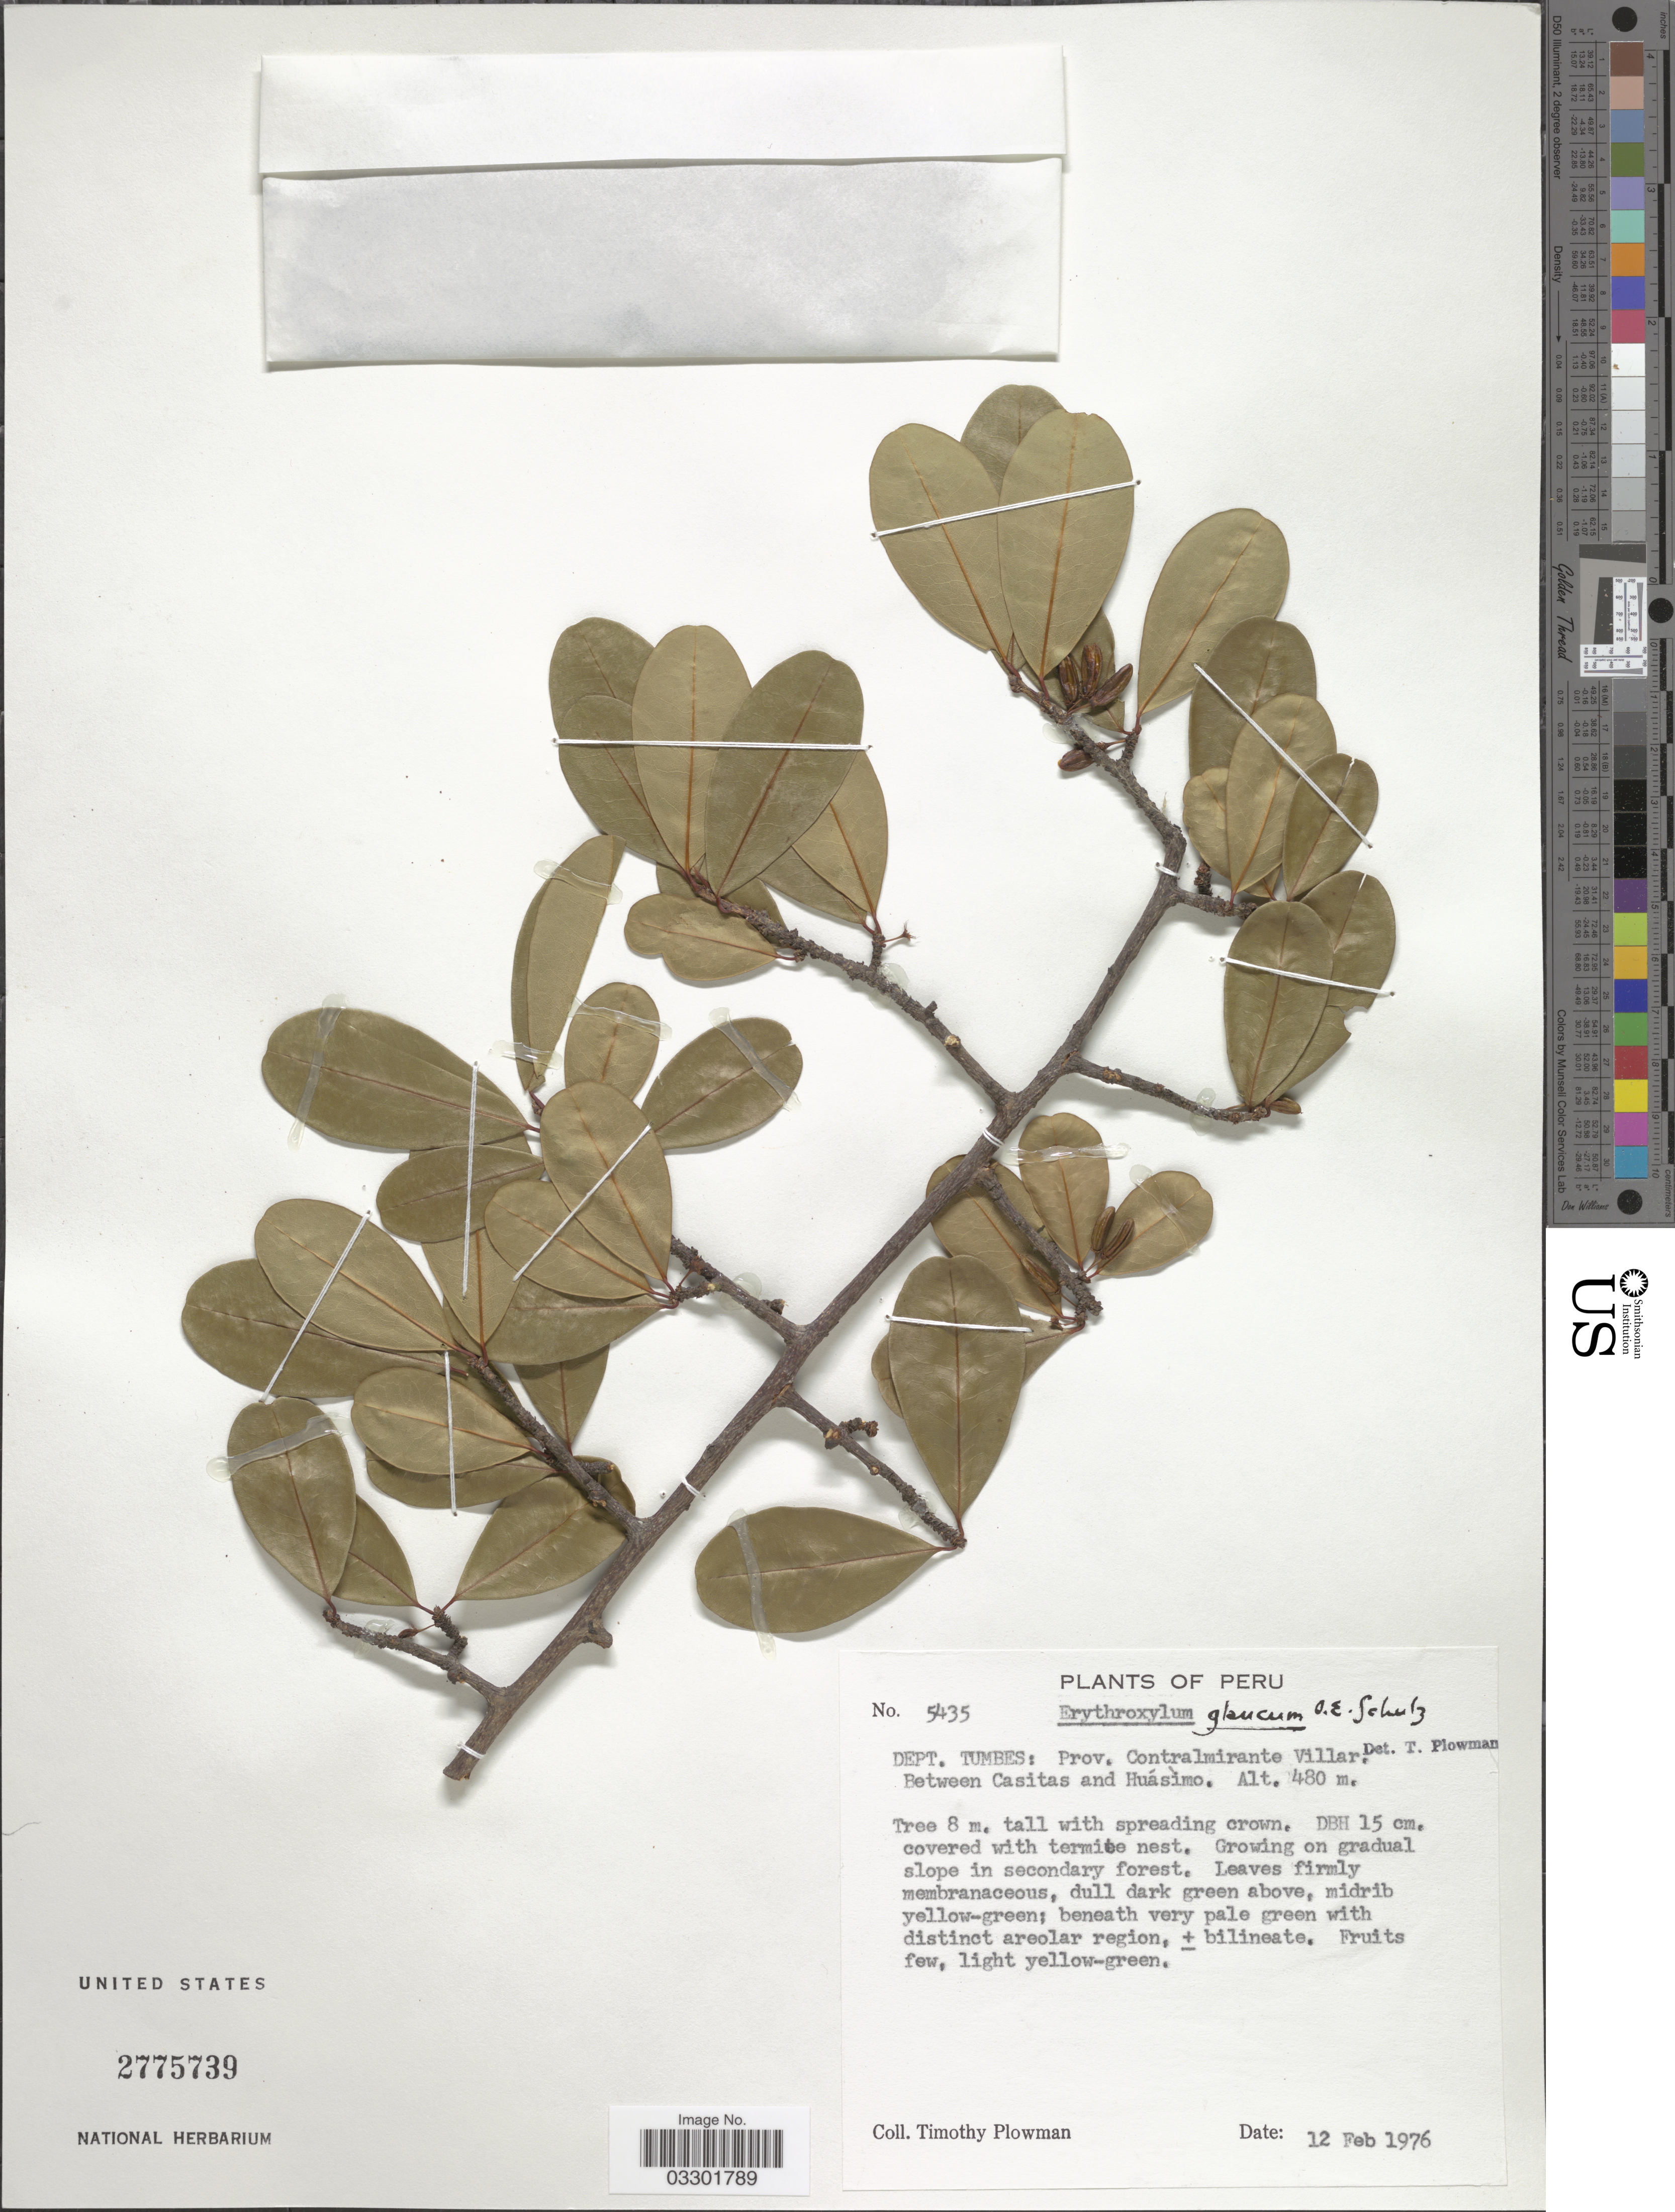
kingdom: Plantae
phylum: Tracheophyta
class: Magnoliopsida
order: Malpighiales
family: Erythroxylaceae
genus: Erythroxylum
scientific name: Erythroxylum glaucum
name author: O.E. Schulz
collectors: T. Plowman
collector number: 5435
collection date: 1976-02-12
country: Peru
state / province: Tumbes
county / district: Contralmirante Villar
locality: Dept. Tumbes: Prov. Contralmirante Villar. Between Casitas and Huásìmo.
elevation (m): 480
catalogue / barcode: US 2775739